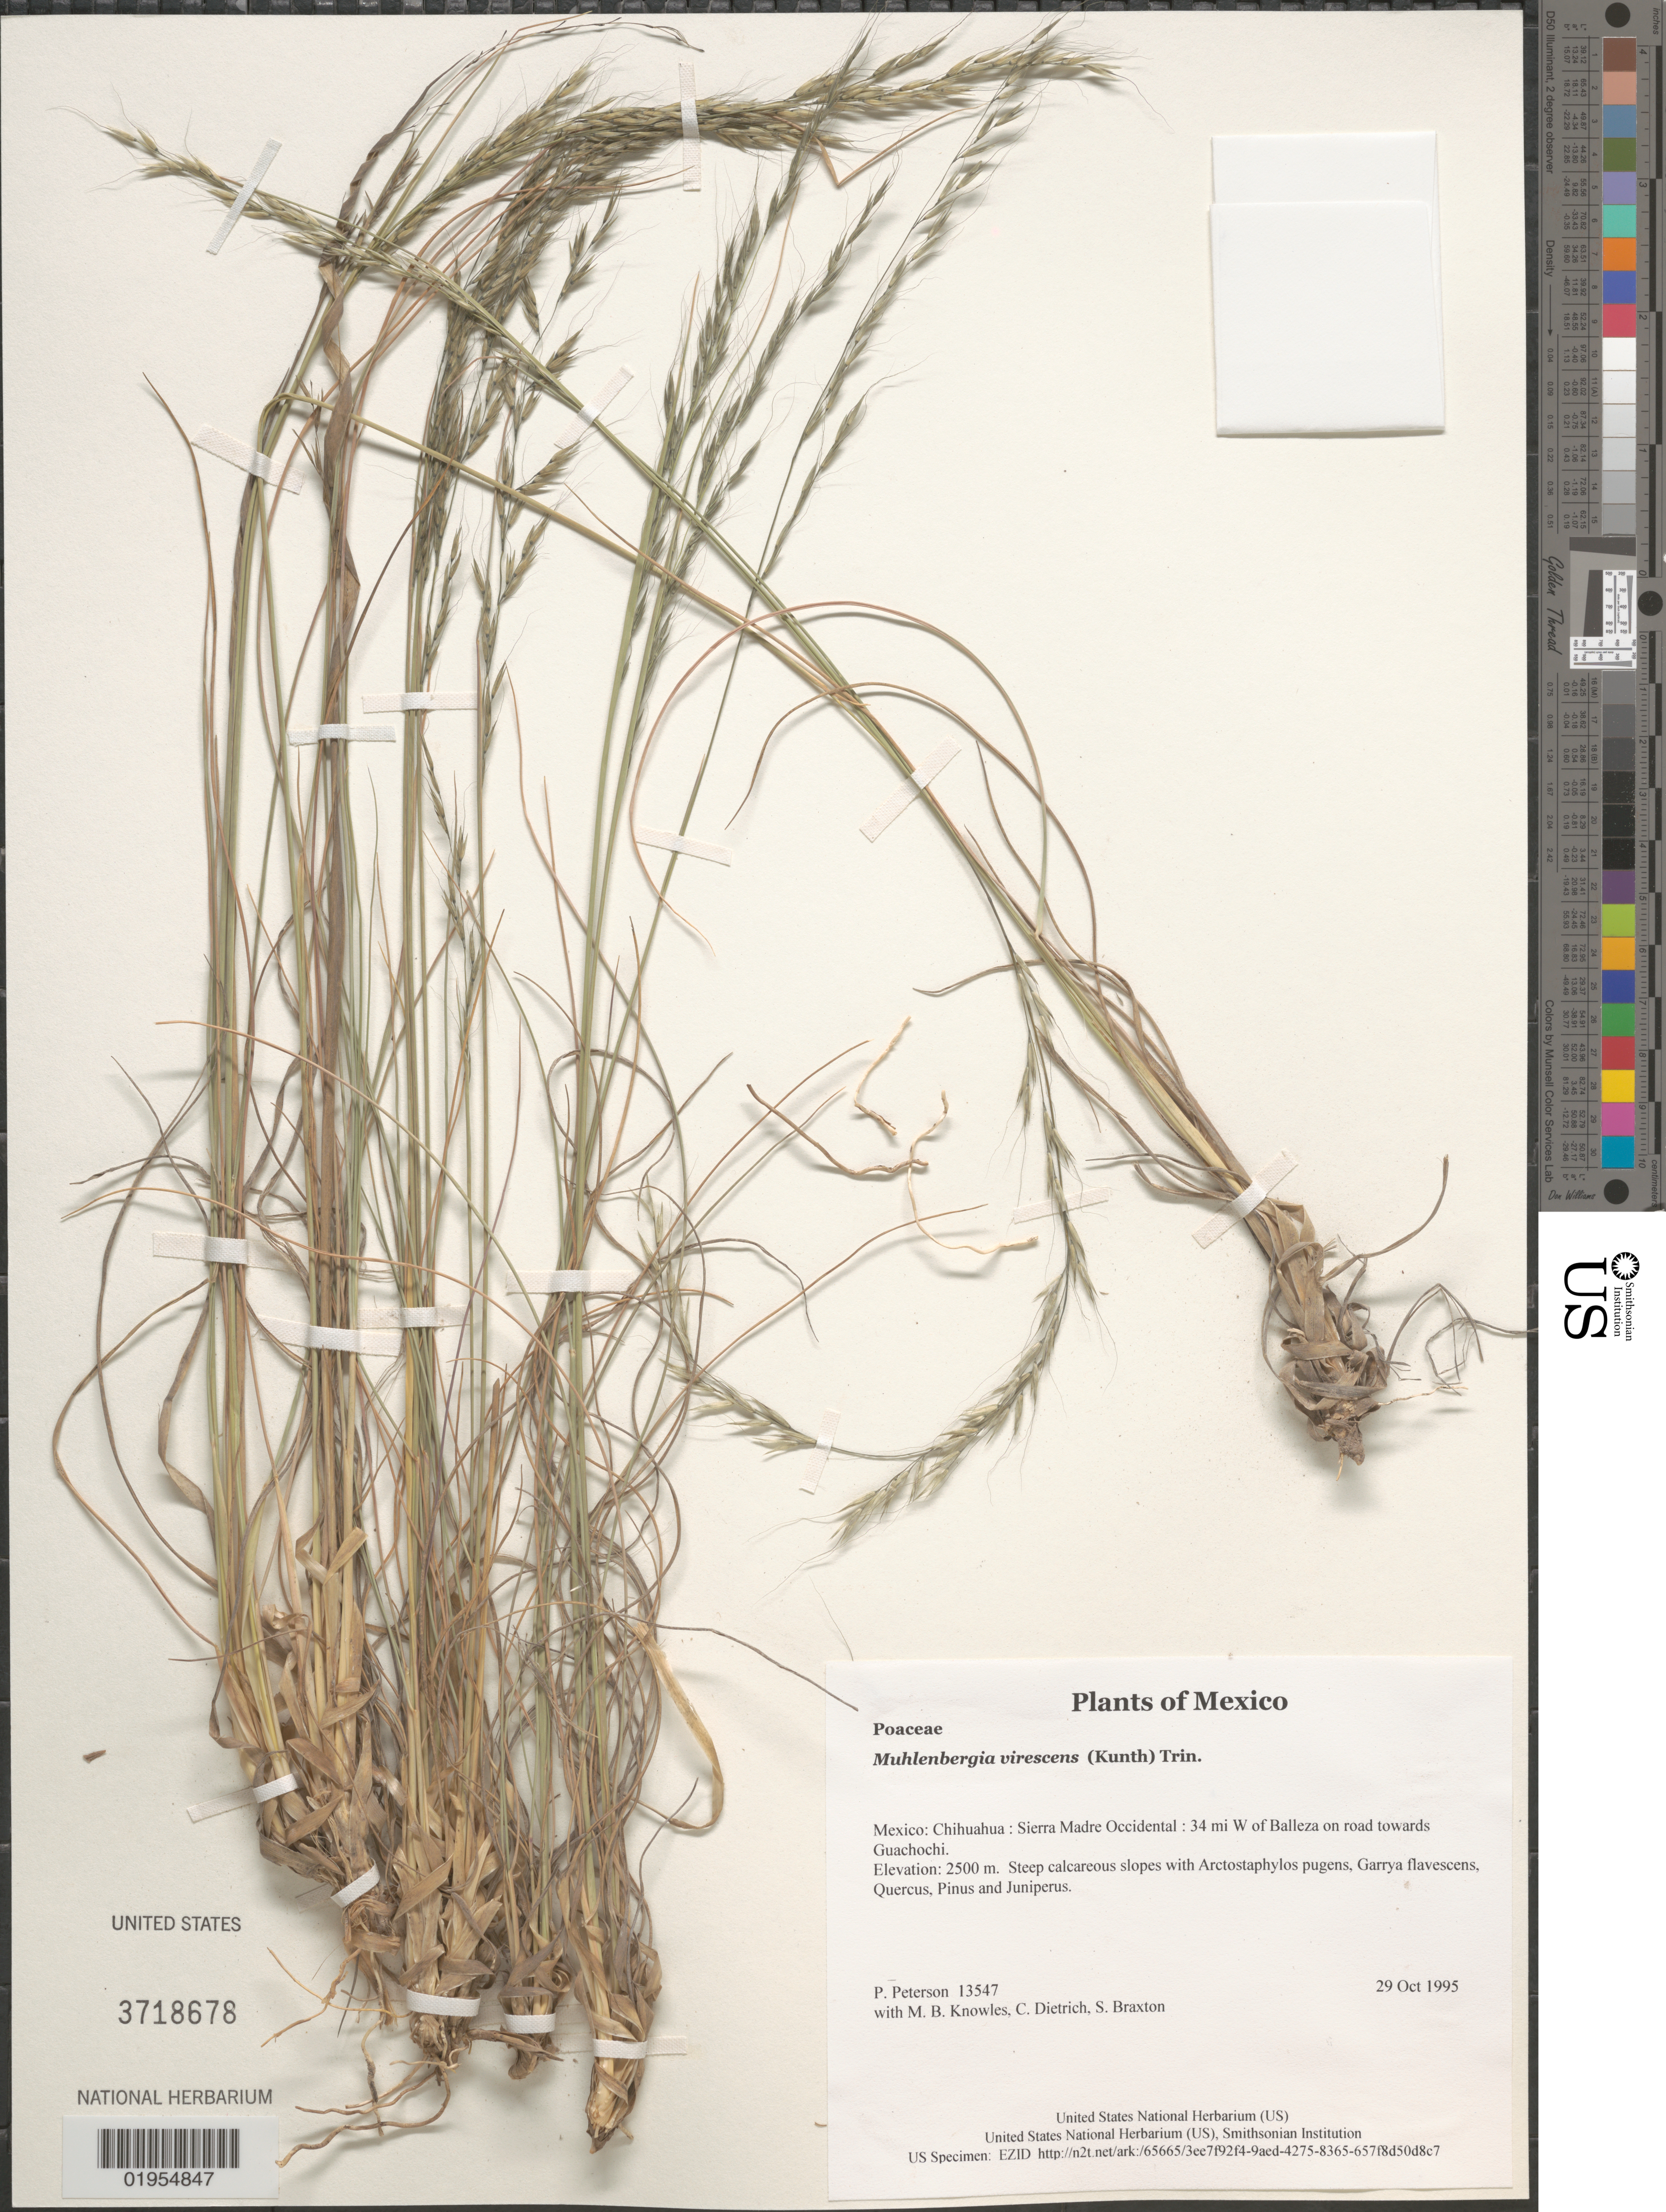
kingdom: Plantae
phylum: Tracheophyta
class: Liliopsida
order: Poales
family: Poaceae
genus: Muhlenbergia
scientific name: Muhlenbergia virescens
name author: (Kunth) Trin.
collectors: P. M. Peterson, M. B. Knowles, C. Dietrich & S. Braxton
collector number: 13547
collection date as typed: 29 Oct 1995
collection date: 1995-10-29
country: Mexico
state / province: Chihuahua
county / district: Sierra Madre Occidental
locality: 34 mi W of Balleza on road towards Guachochi.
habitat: Steep calcareous slopes with Arctostaphylos pugens, Garrya flavescens, Quercus, Pinus and Juniperus.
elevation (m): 2500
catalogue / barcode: US 3718678